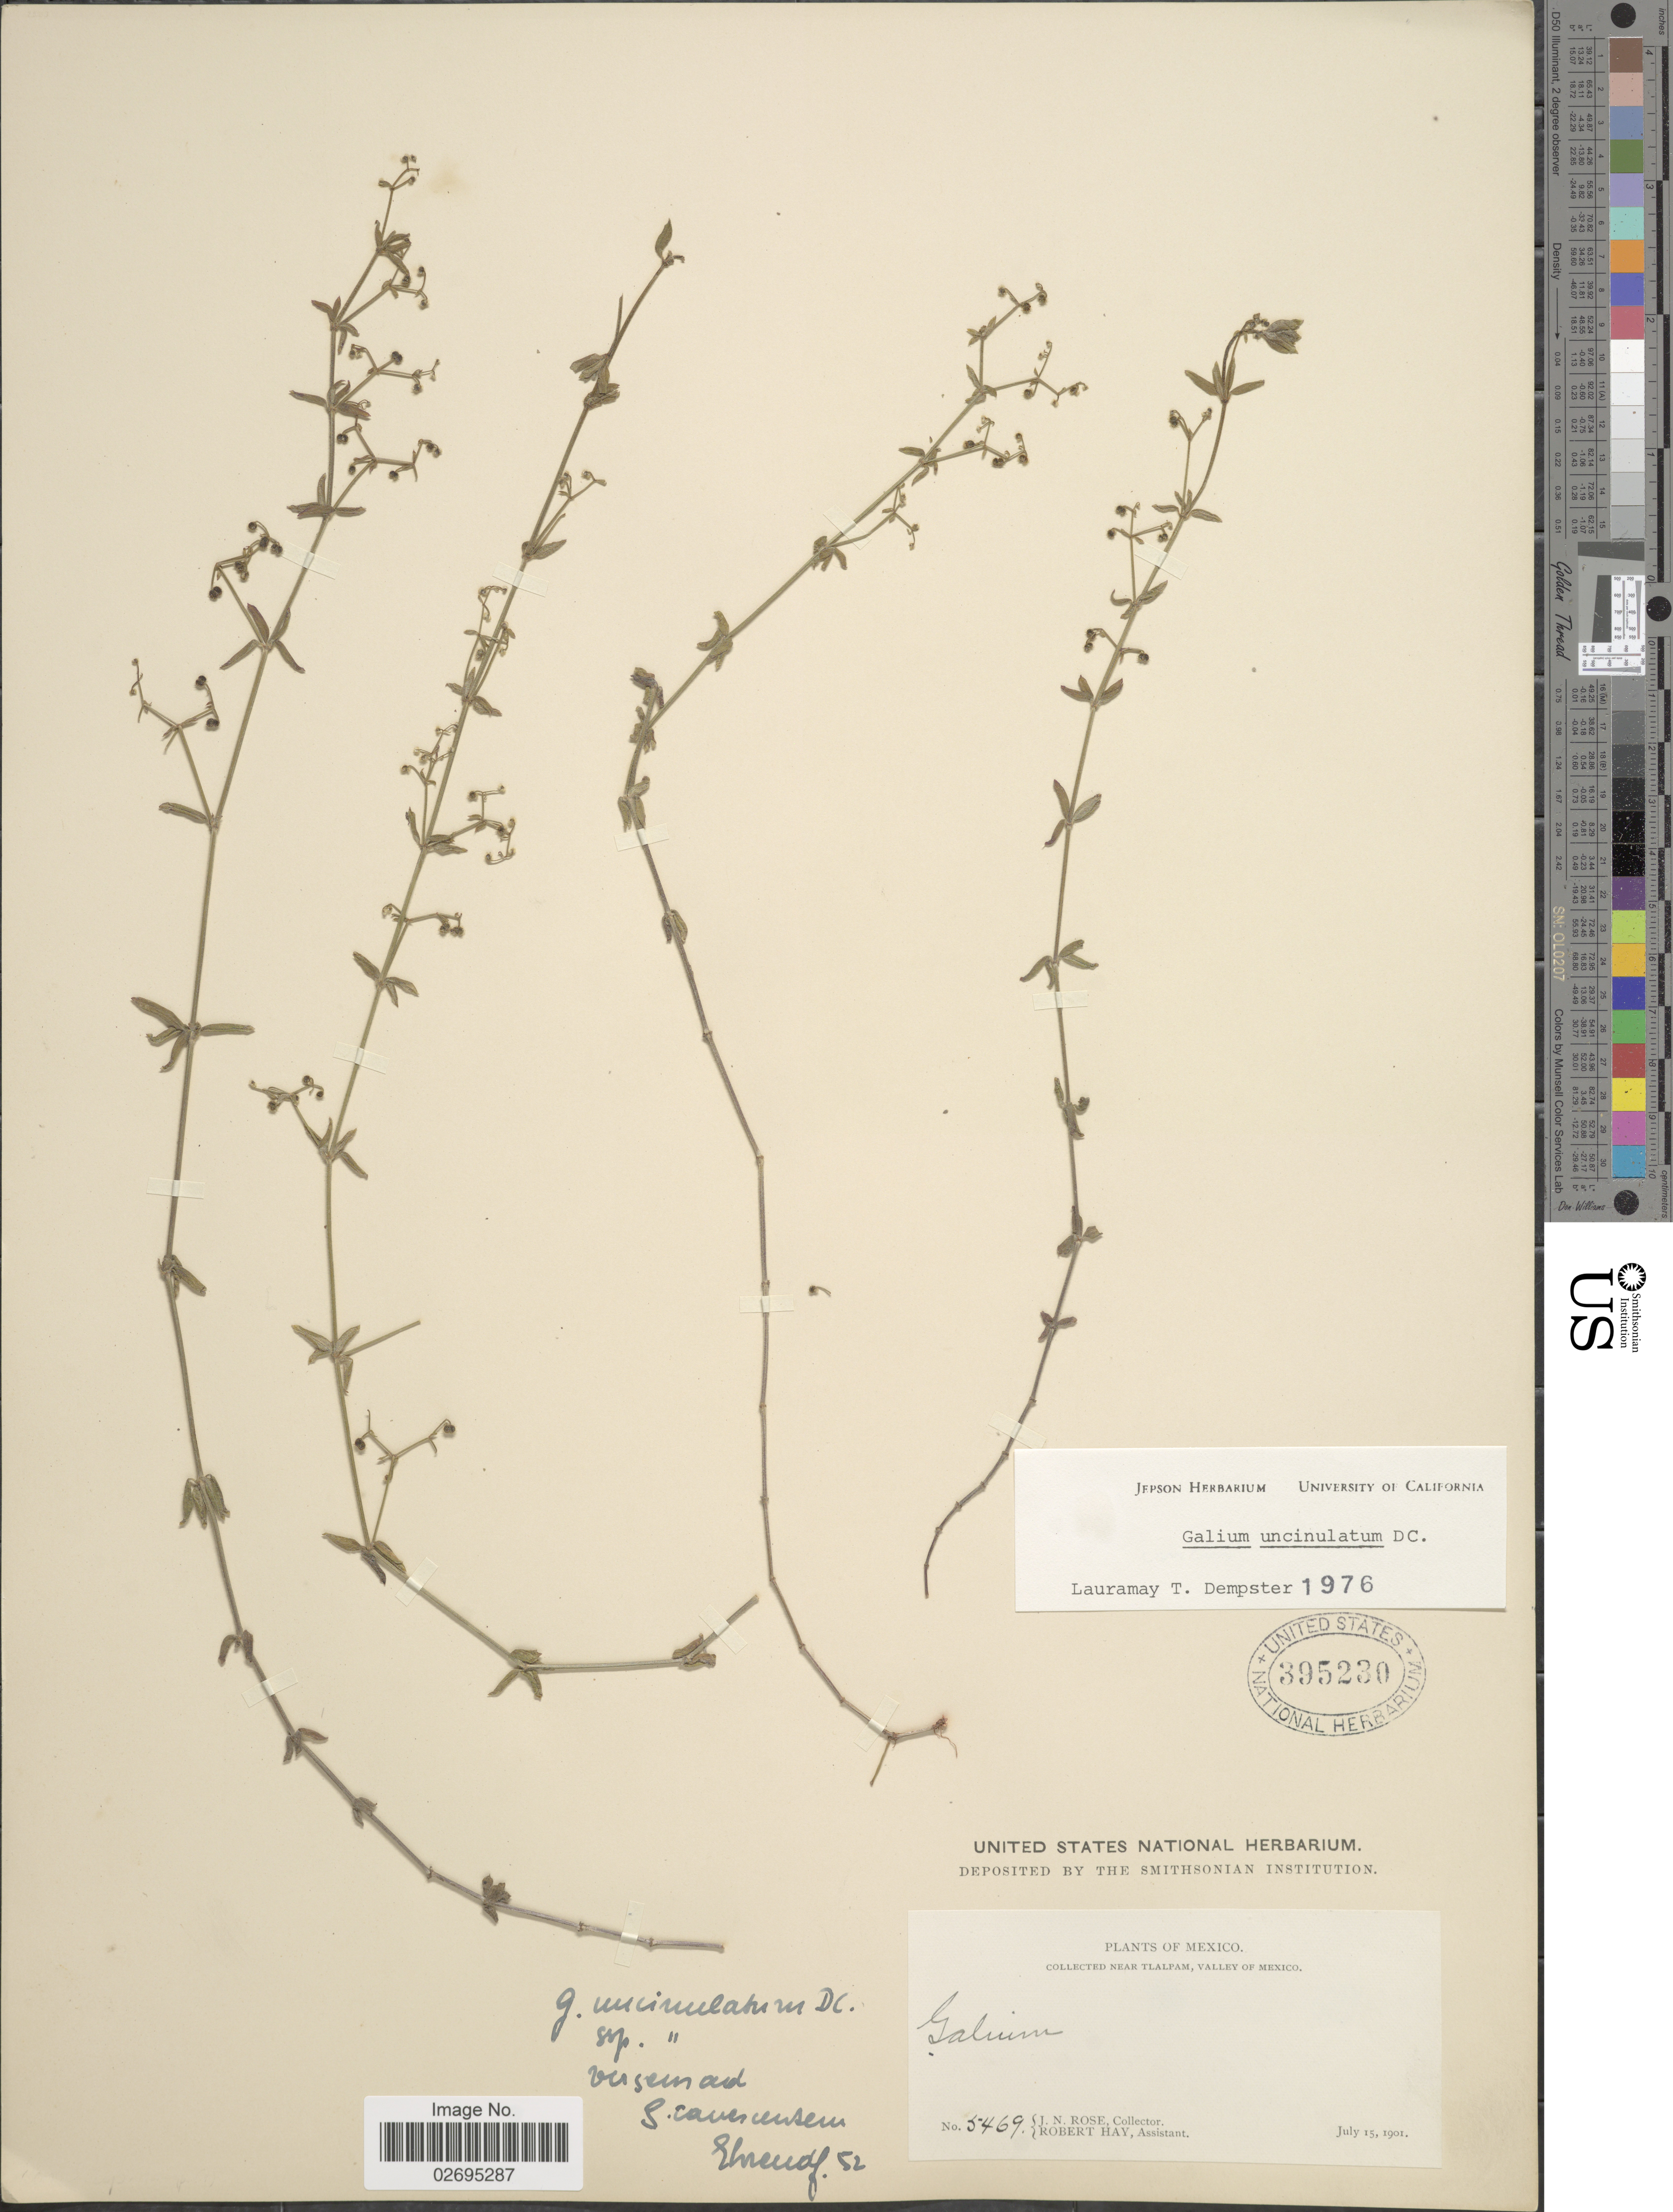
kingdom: Plantae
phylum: Tracheophyta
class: Magnoliopsida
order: Gentianales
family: Rubiaceae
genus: Galium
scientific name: Galium uncinulatum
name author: DC.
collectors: J. N. Rose & R. H. Hay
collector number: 5469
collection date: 1901-07-15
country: Mexico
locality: Near Tlalpam, Valley of Mexico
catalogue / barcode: US 395230